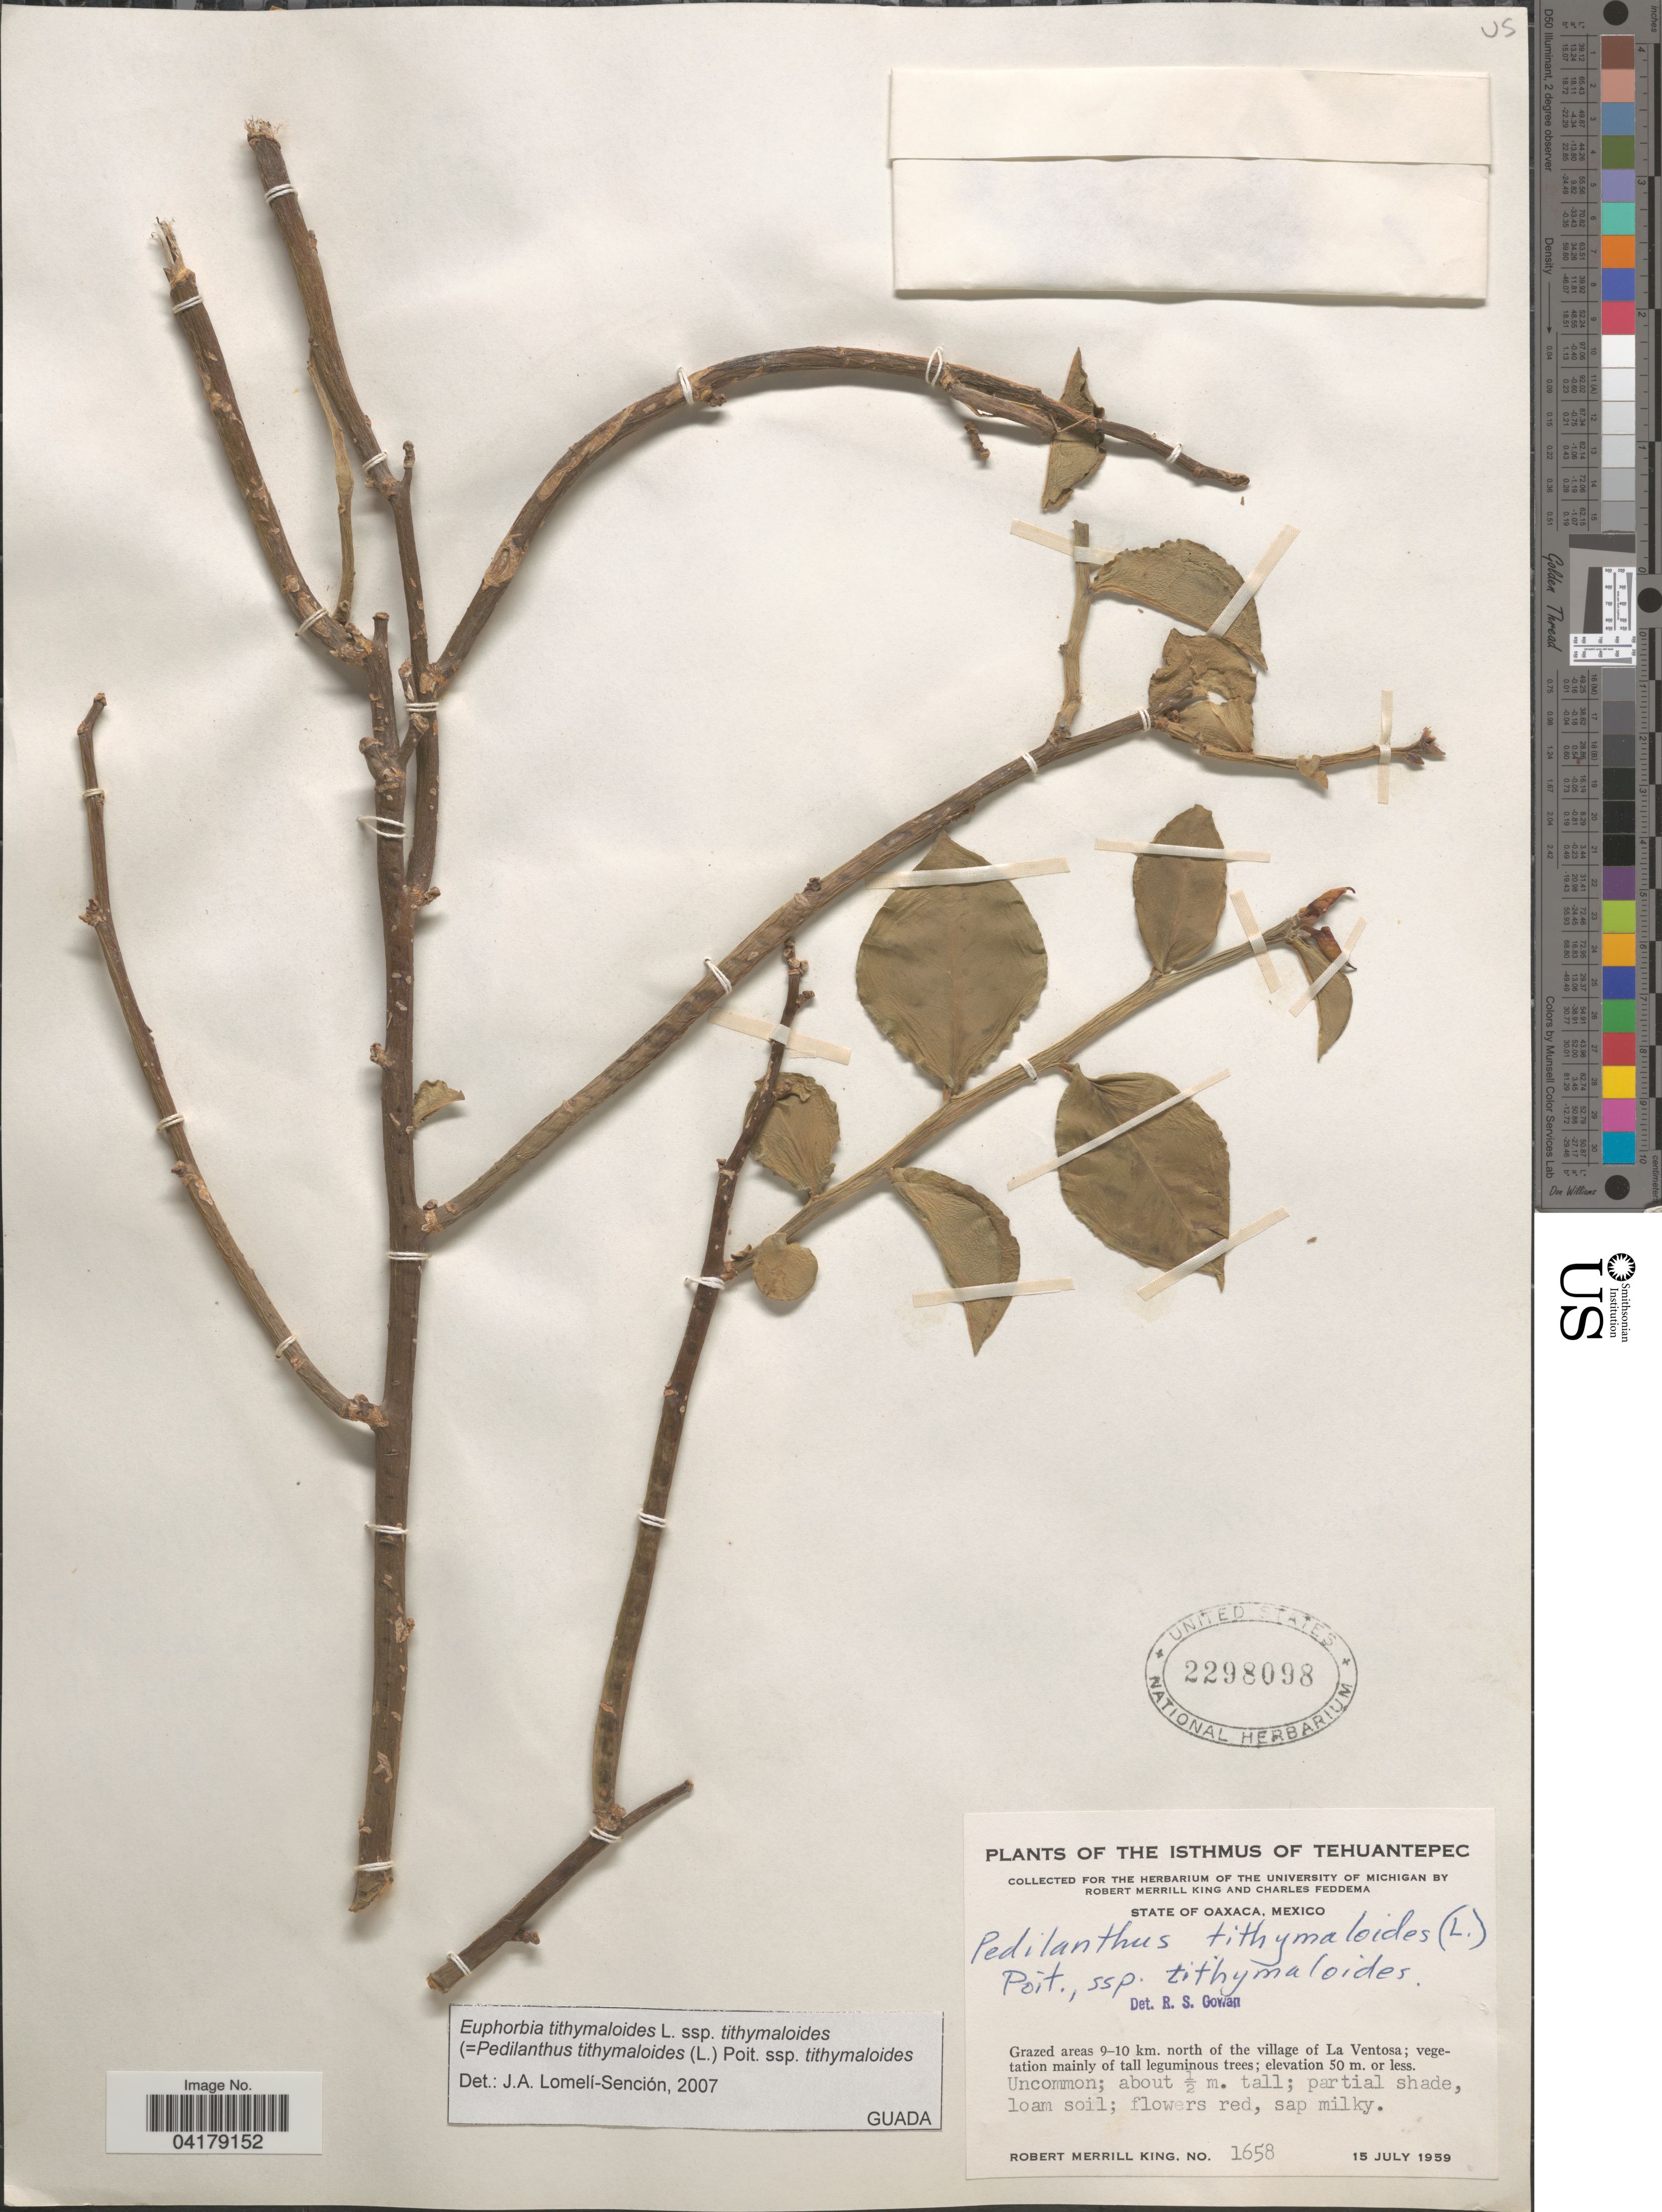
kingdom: Plantae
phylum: Tracheophyta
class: Magnoliopsida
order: Malpighiales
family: Euphorbiaceae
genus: Euphorbia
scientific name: Euphorbia tithymaloides subsp. tithymaloides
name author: L.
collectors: R. M. King & C. Feddema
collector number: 1658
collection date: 1959-07-15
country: Mexico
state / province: Oaxaca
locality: Isthmus of Tehuantepec. Grazed areas 9-10 km. north of village of La Ventosa.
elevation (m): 50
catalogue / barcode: US 2298098